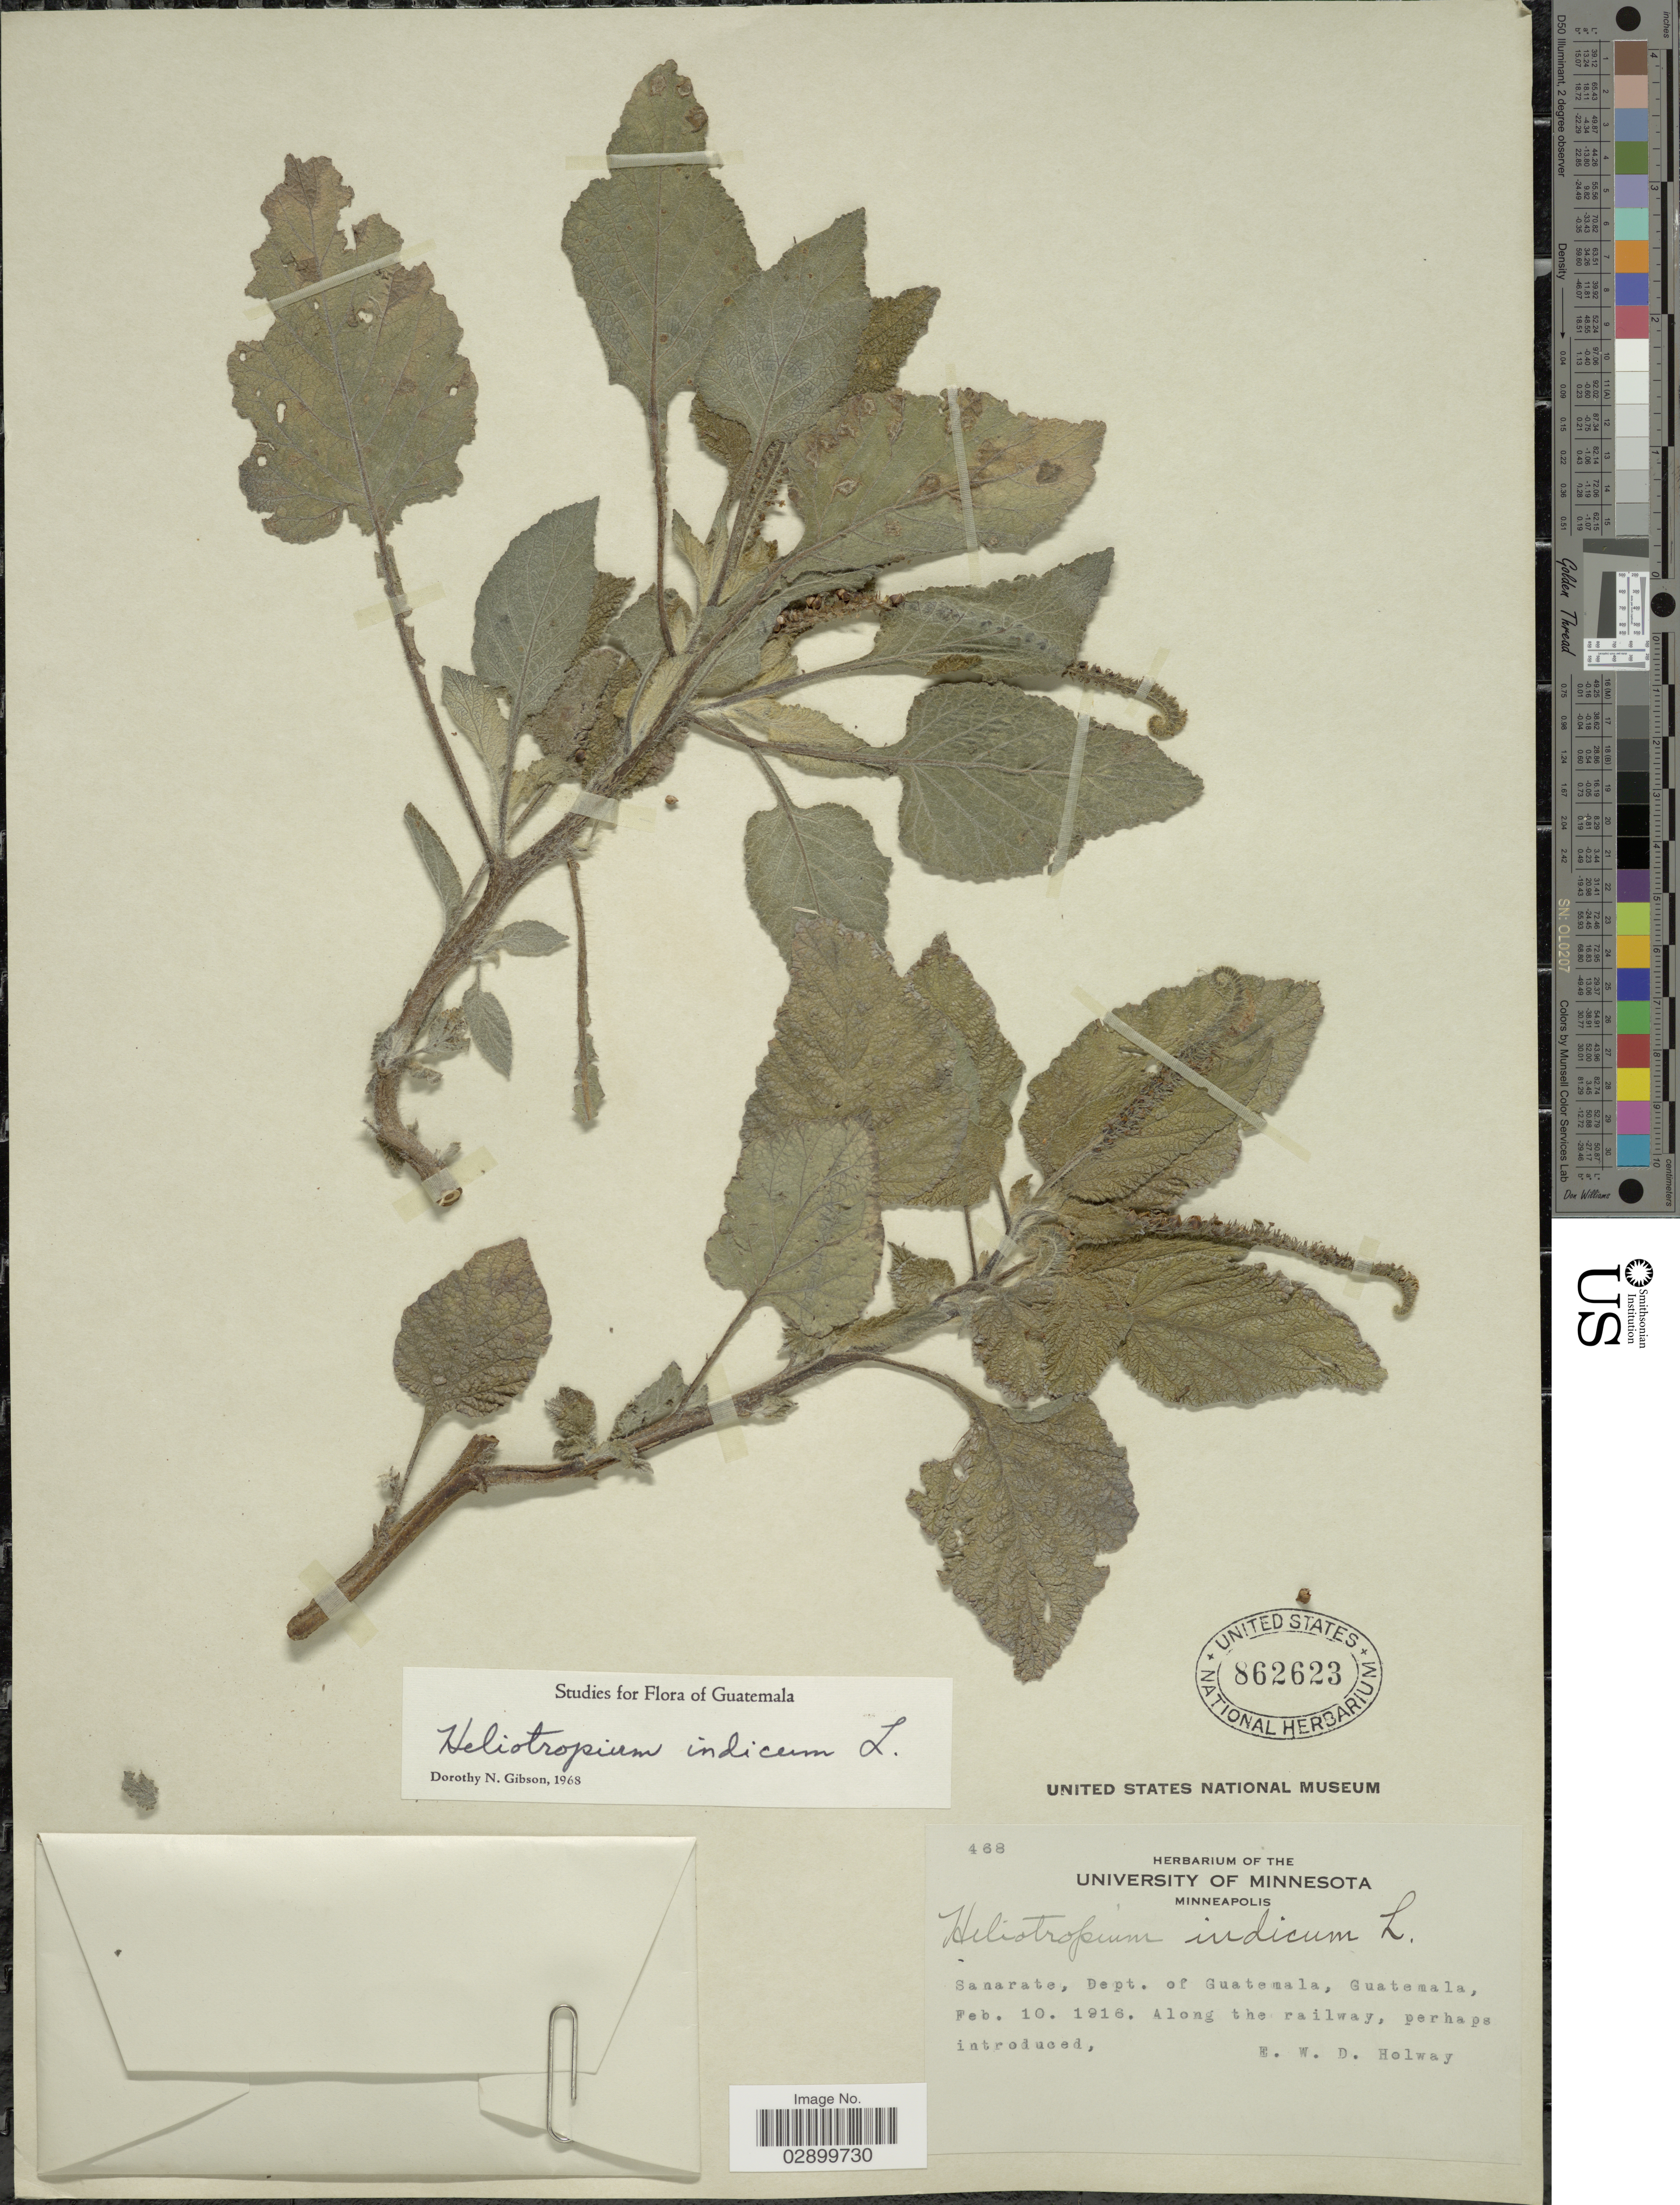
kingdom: Plantae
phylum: Tracheophyta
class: Magnoliopsida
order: Boraginales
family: Heliotropiaceae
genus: Heliotropium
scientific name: Heliotropium indicum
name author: L.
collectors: E. W. D. Holway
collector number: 468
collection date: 1916-02-10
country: Guatemala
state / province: Guatemala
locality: Sanarate, Dept. of Guatemala.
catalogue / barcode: US 862623